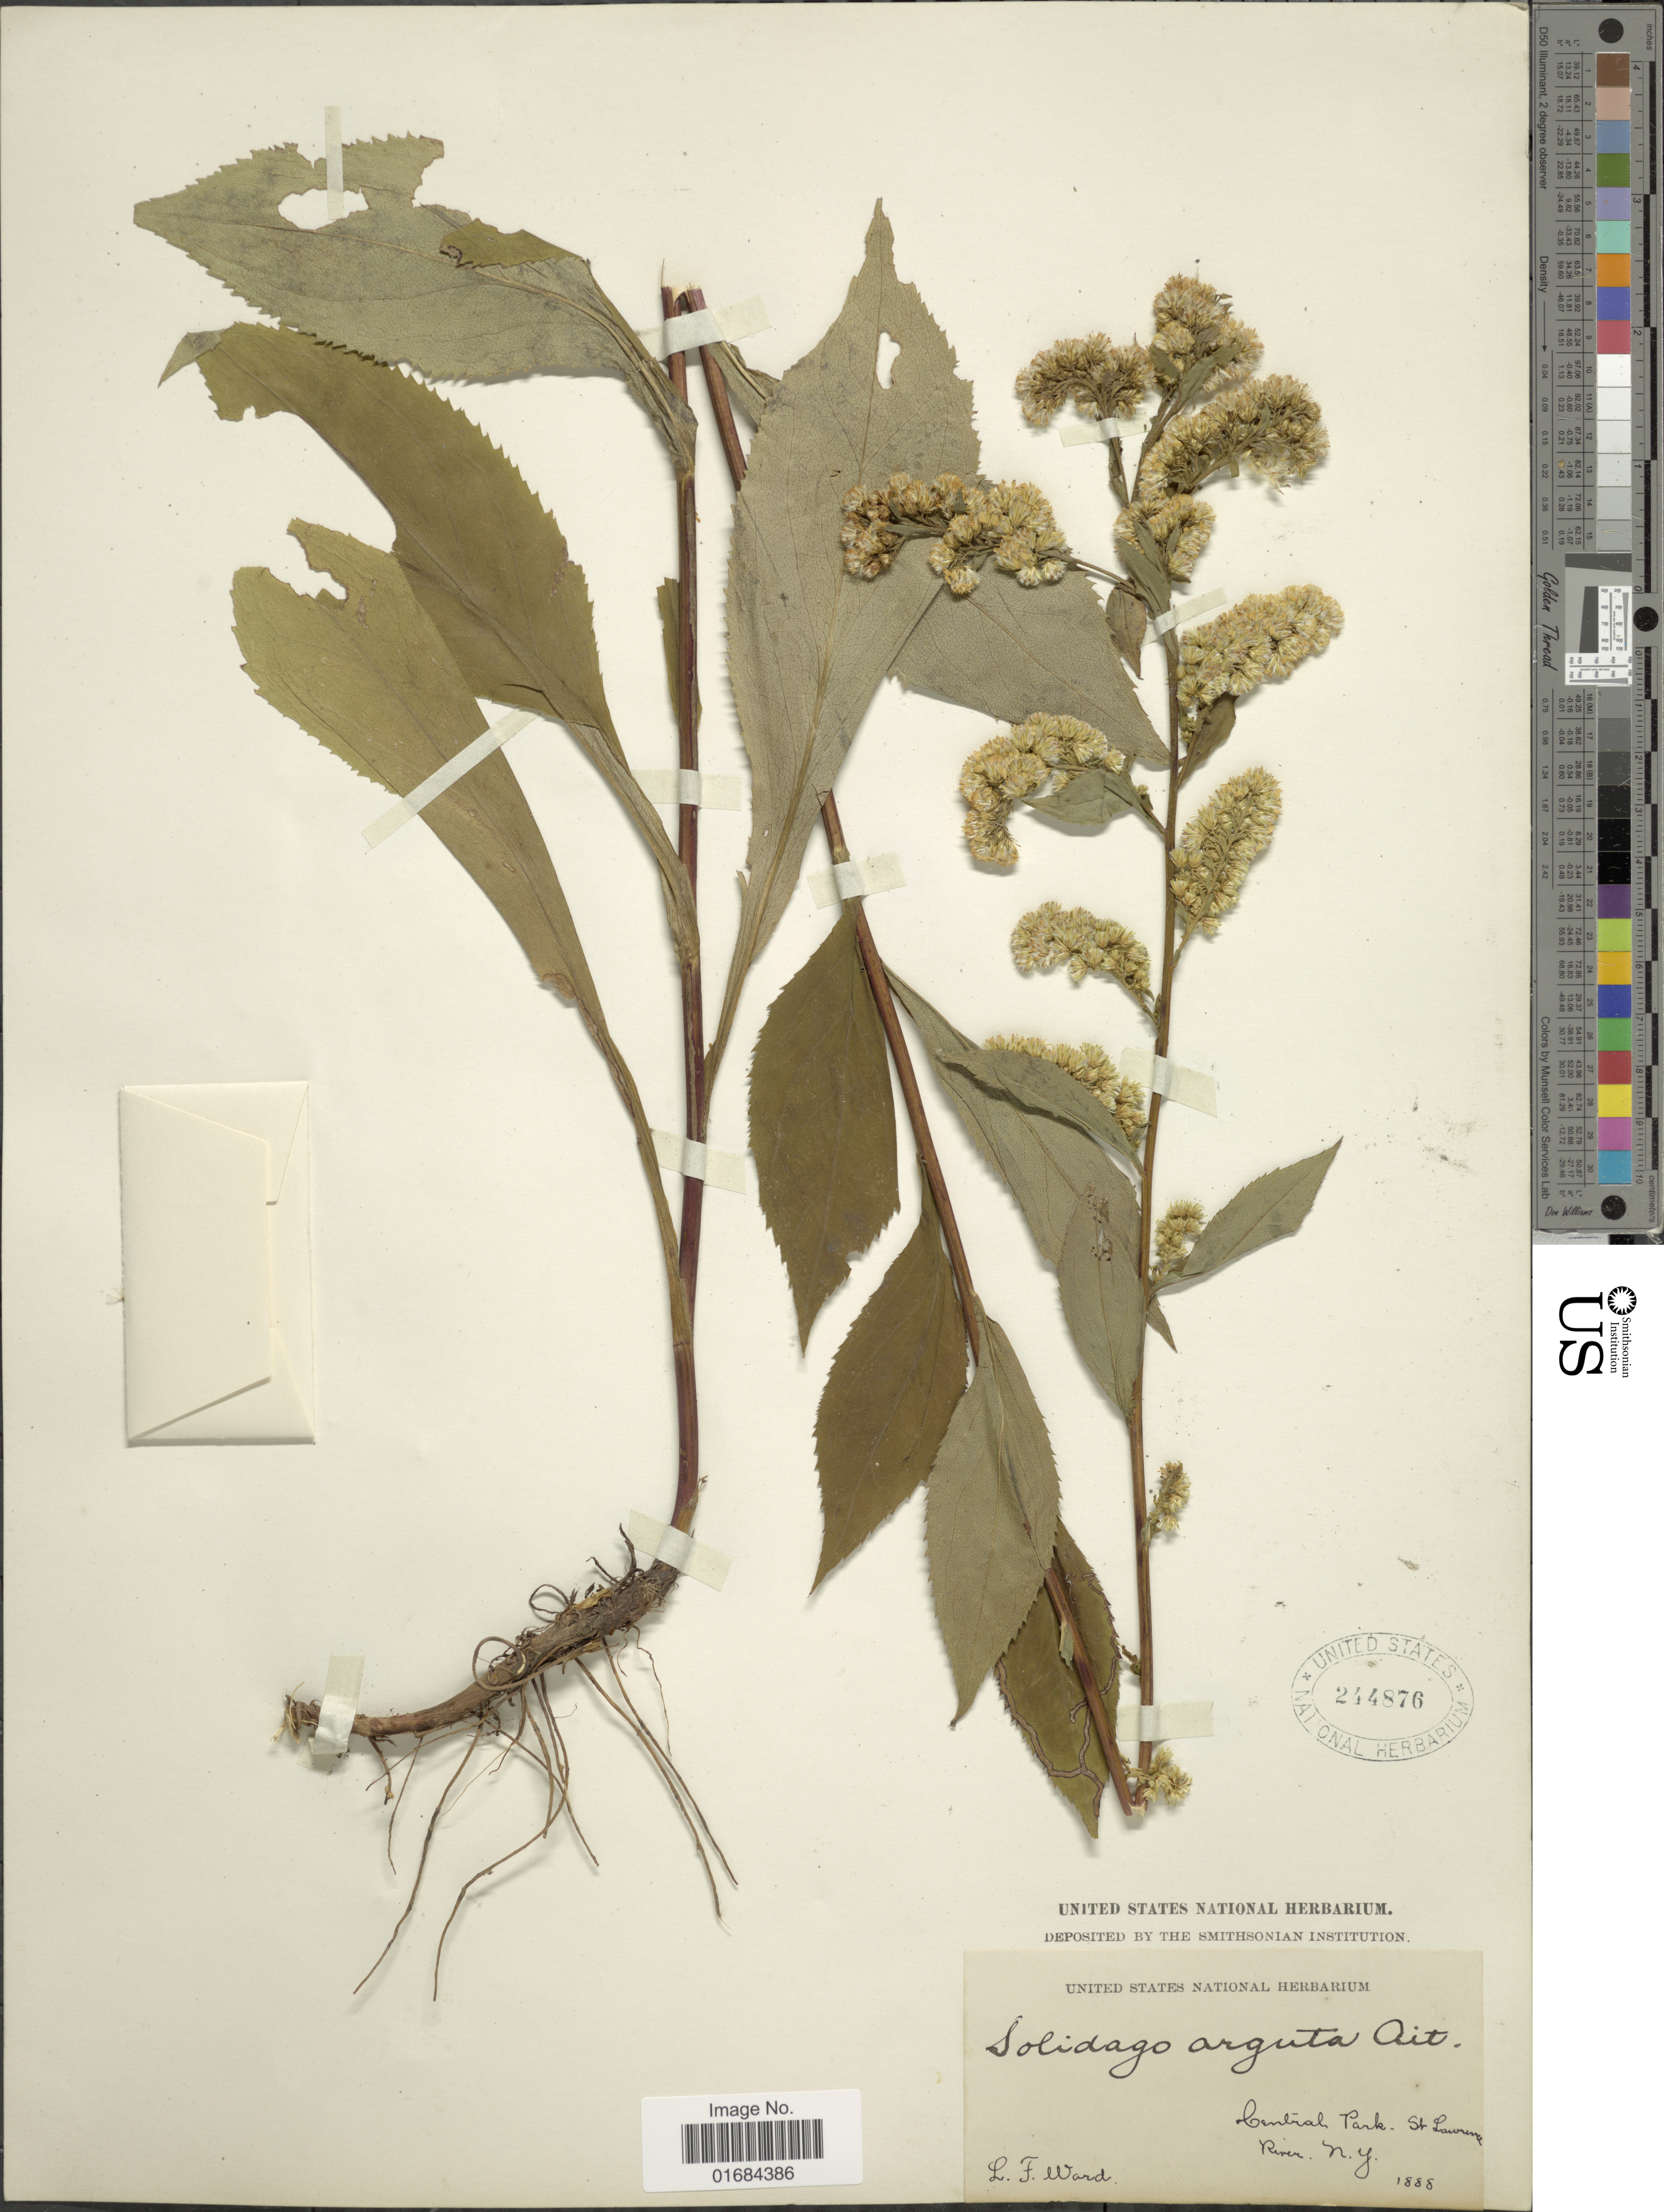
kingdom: Plantae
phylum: Tracheophyta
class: Magnoliopsida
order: Asterales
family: Asteraceae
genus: Solidago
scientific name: Solidago arguta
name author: Aiton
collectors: L. Ward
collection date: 1888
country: United States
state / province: New York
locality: Bentrak Park, St. Lawernce River.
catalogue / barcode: US 244876